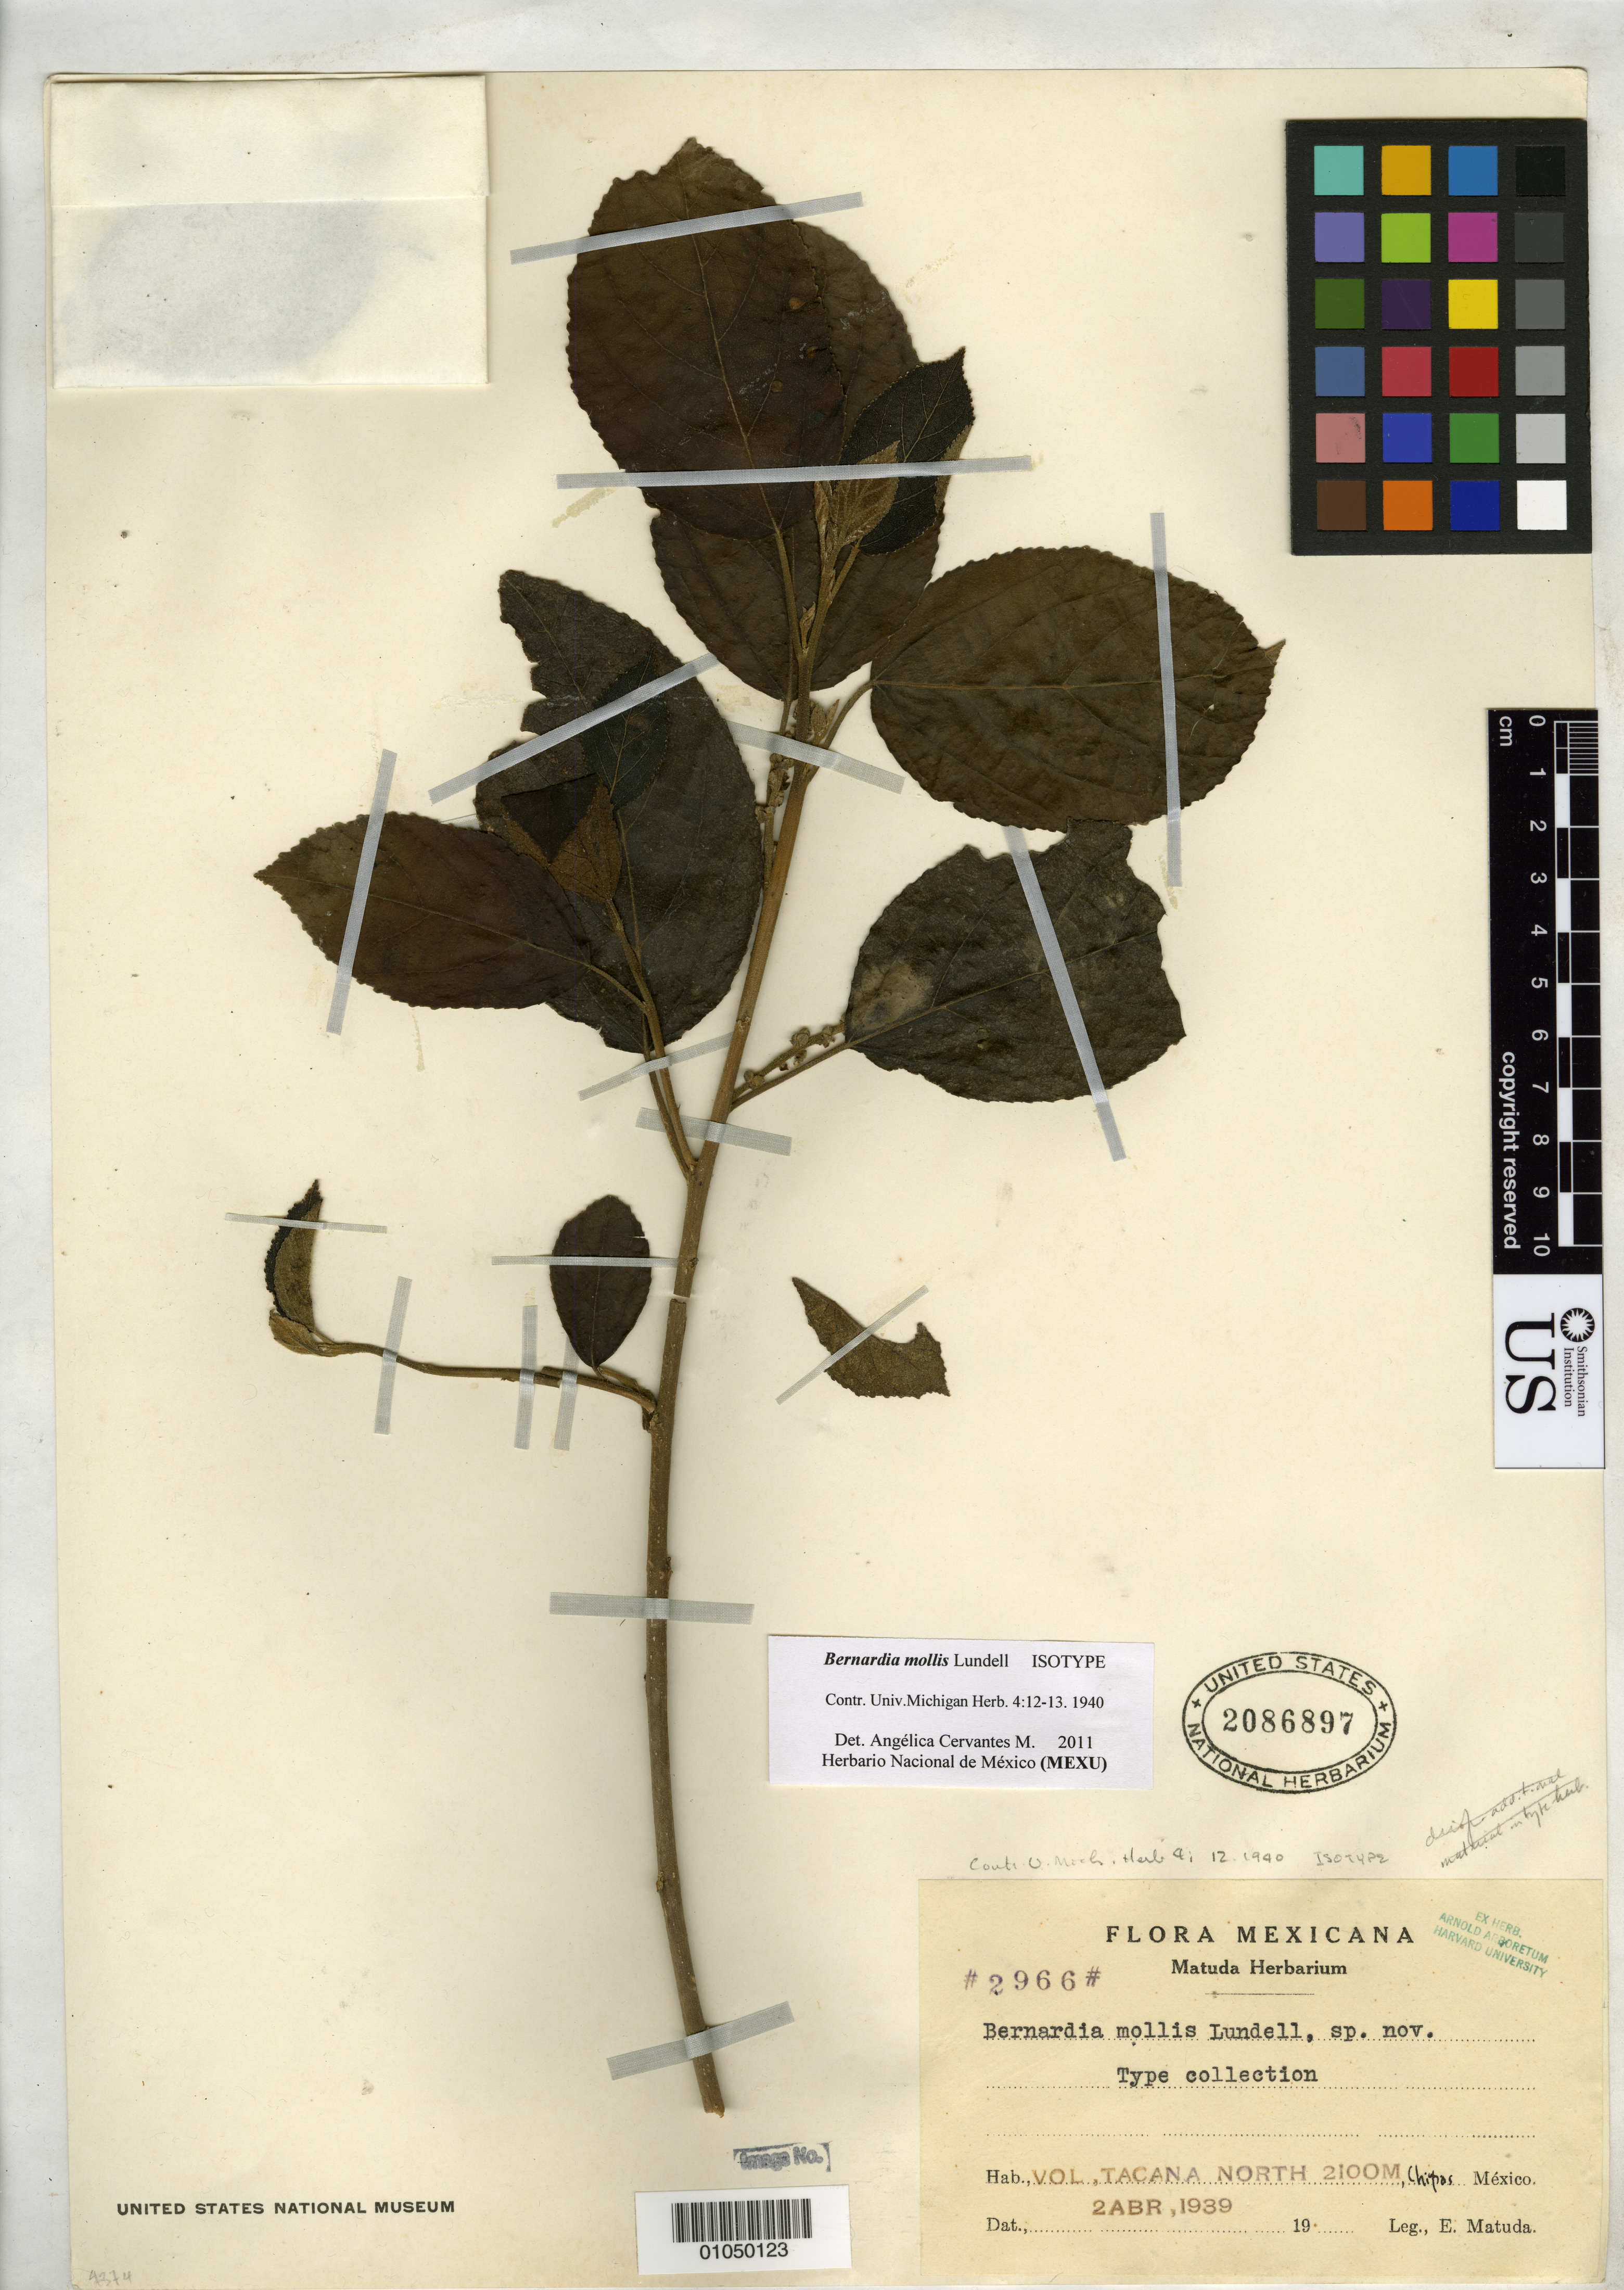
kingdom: Plantae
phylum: Tracheophyta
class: Magnoliopsida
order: Malpighiales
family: Euphorbiaceae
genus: Bernardia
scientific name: Bernardia mollis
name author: Lundell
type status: Isotype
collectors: E. Matuda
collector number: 2966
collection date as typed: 02 Apr 1931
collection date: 1931-04-02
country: Mexico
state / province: Chiapas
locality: Vol. Tacana North.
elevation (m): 2100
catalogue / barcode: US 2086897